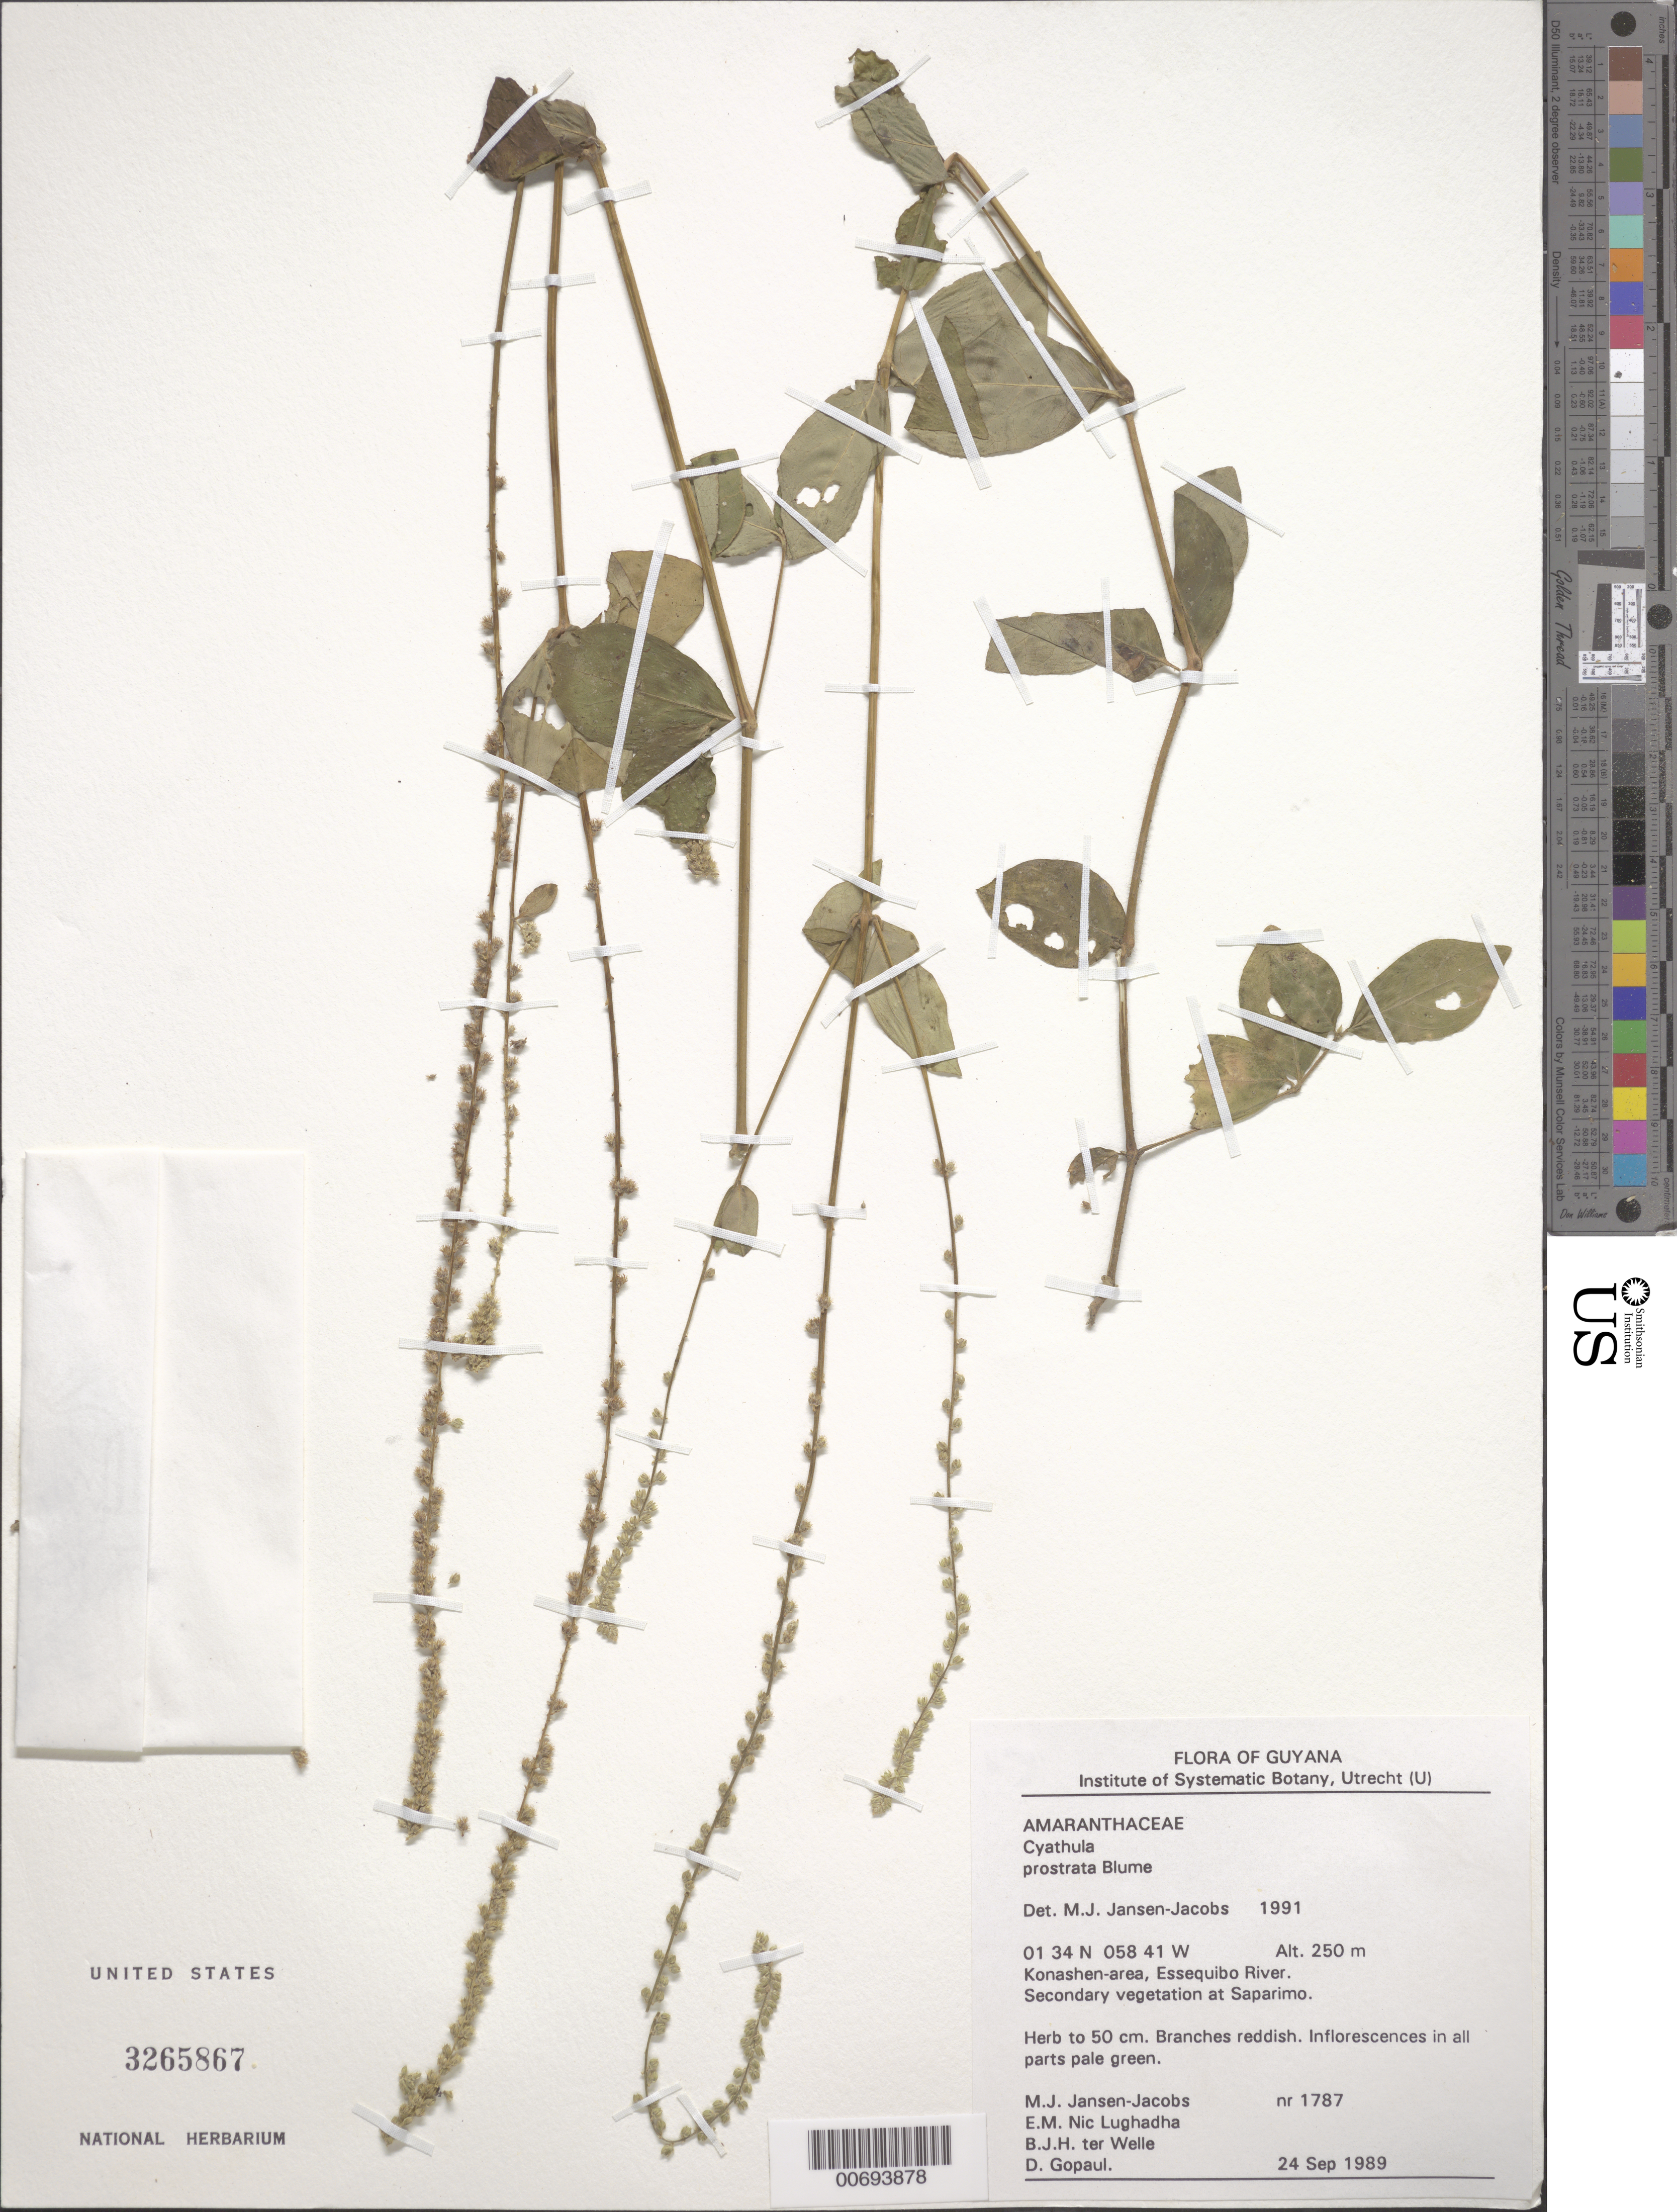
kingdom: Plantae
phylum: Tracheophyta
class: Magnoliopsida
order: Caryophyllales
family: Amaranthaceae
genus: Cyathula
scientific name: Cyathula prostrata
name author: (L.) Blume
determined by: Jansen-Jacobs, M. J., (U), Nationaal Herbarium Nederland, Utrecht University branch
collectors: M. J. Jansen-Jacobs, E. Nic Lughadha, B. Welle & D. Gopaul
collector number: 1787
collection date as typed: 24-Sep-89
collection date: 1989-09-24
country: Guyana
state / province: U. Takutu-U. Essequibo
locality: Konashen-area, Essequibo River at Saparimo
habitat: Secondary vegetation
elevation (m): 250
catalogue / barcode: US 3265867